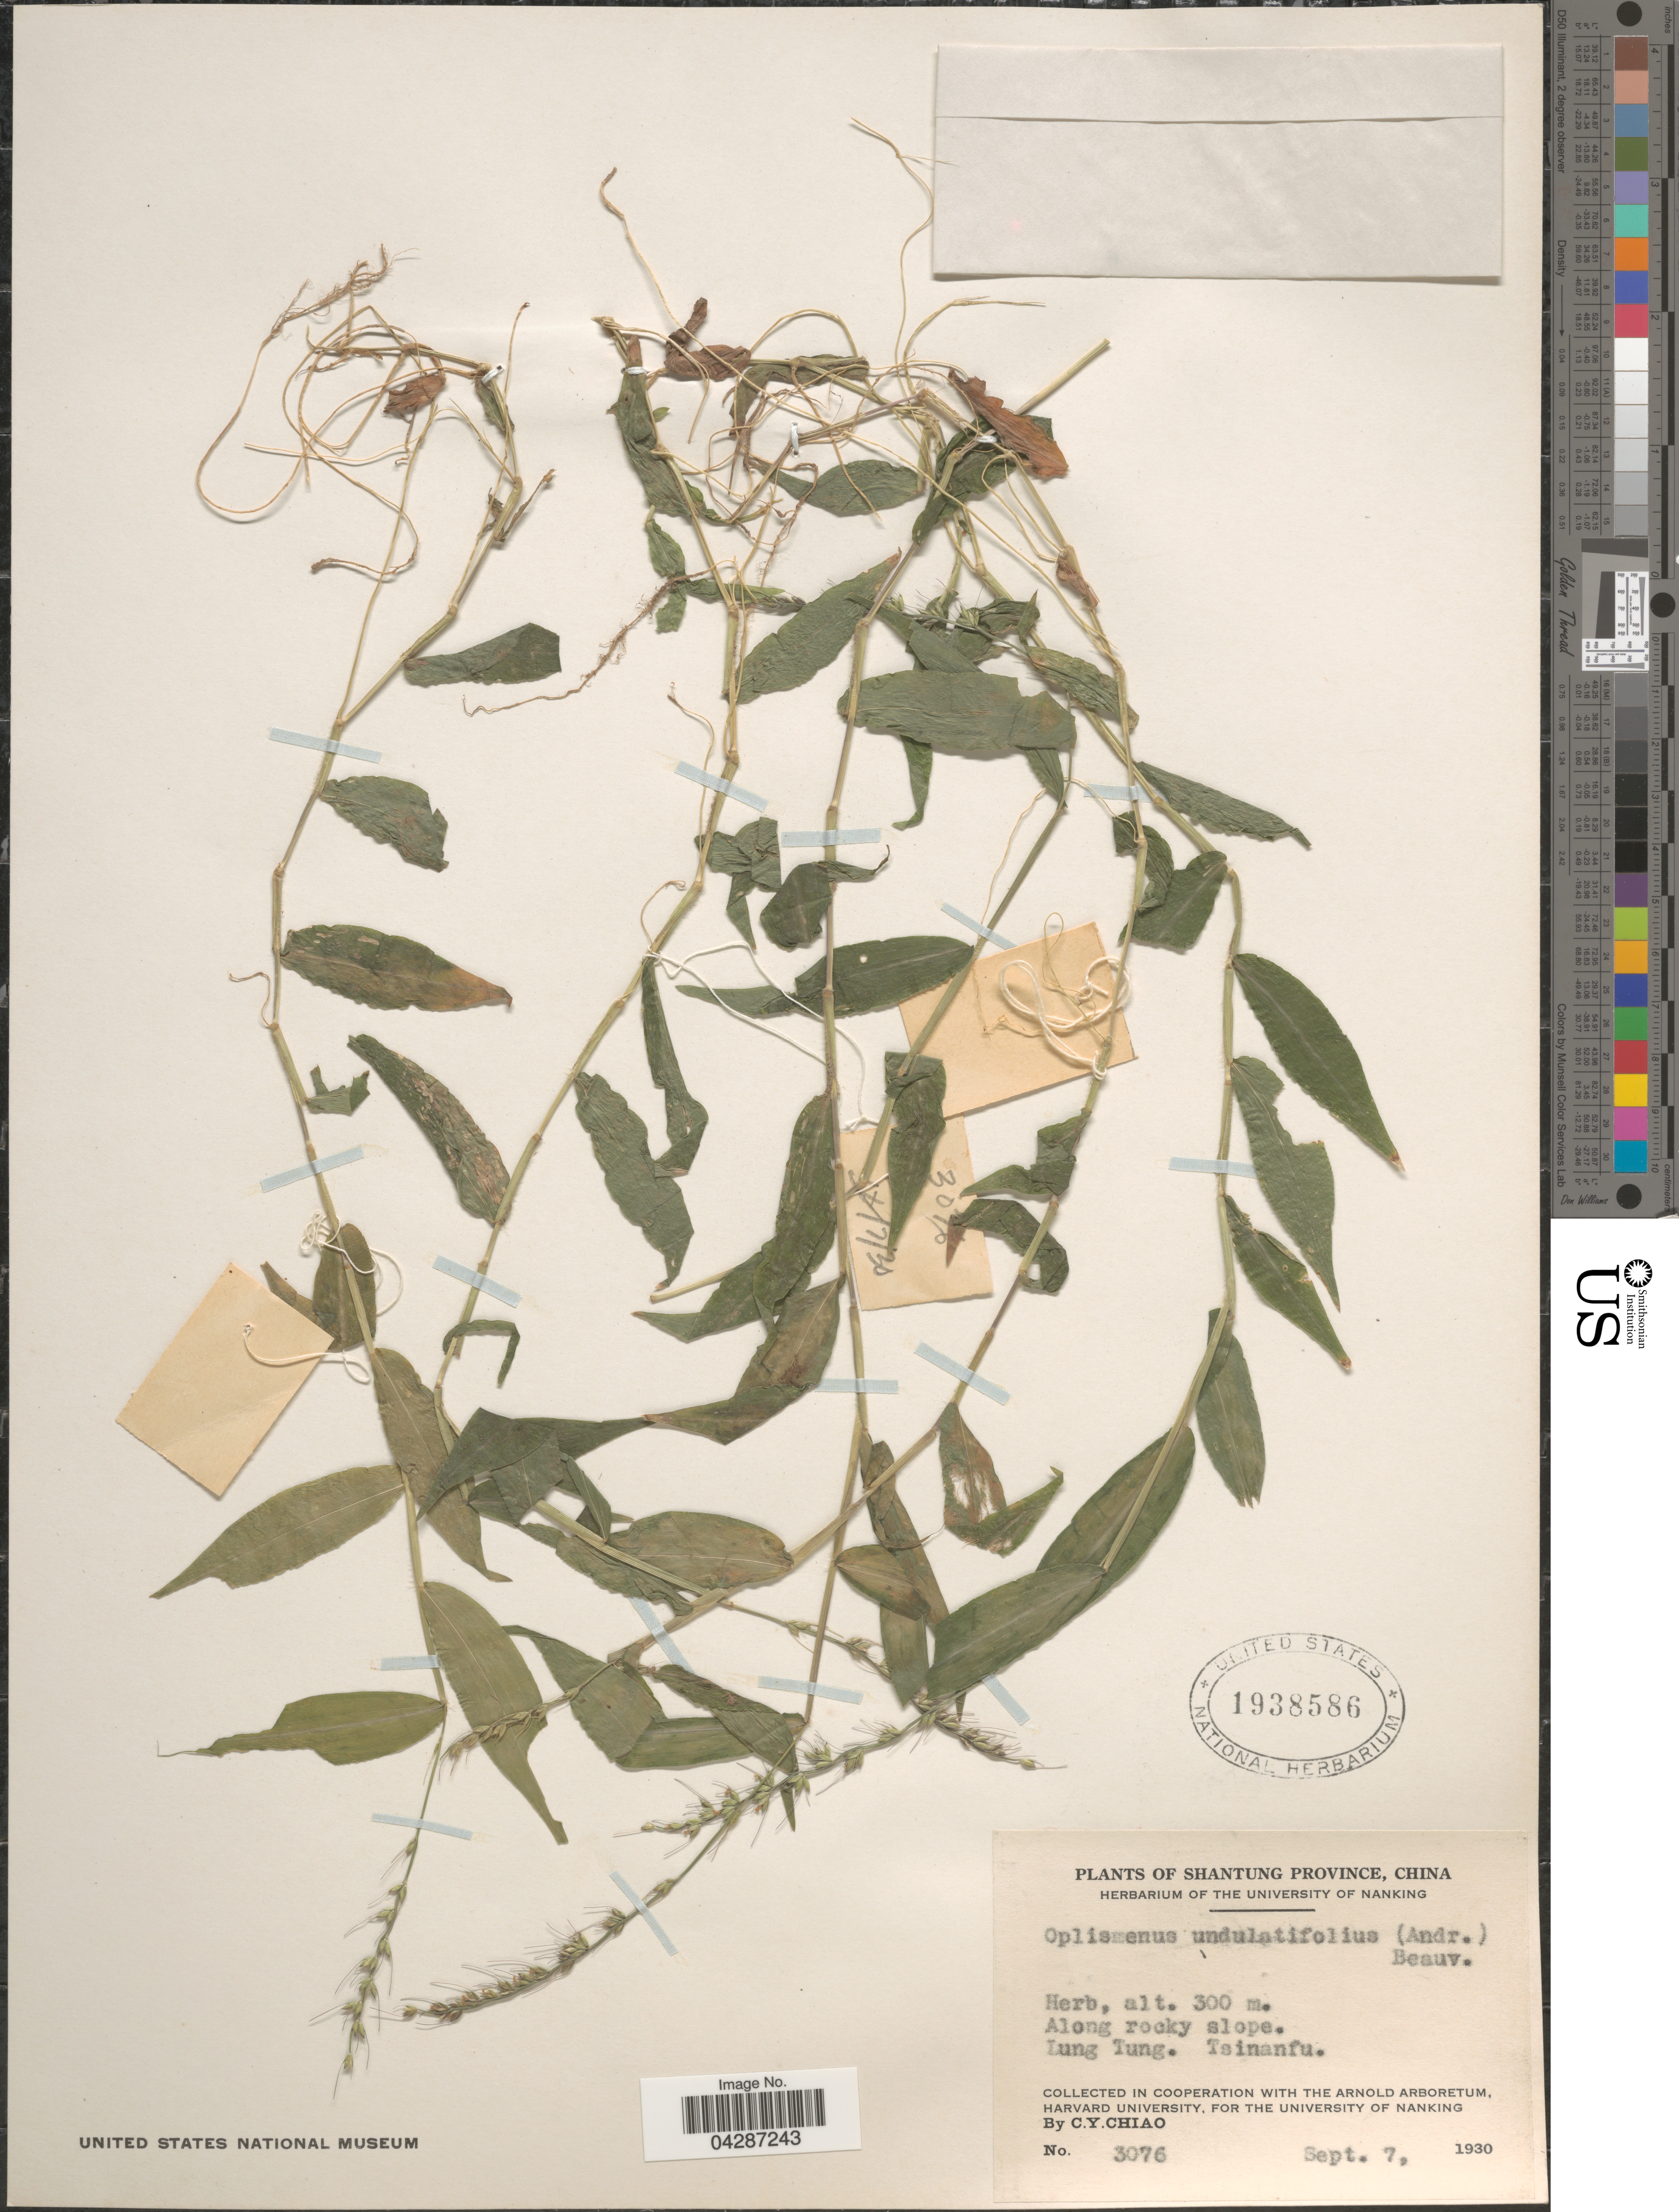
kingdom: Plantae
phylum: Tracheophyta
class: Liliopsida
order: Poales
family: Poaceae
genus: Oplismenus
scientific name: Oplismenus undulatifolius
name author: (Ard.) P. Beauv.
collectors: C. Y. Chiao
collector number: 3076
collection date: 1930-09-07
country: China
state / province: Shandong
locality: Shantung Province. Along rocky slope. Lung Tung. Tsinanfu.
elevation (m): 300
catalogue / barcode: US 1938586